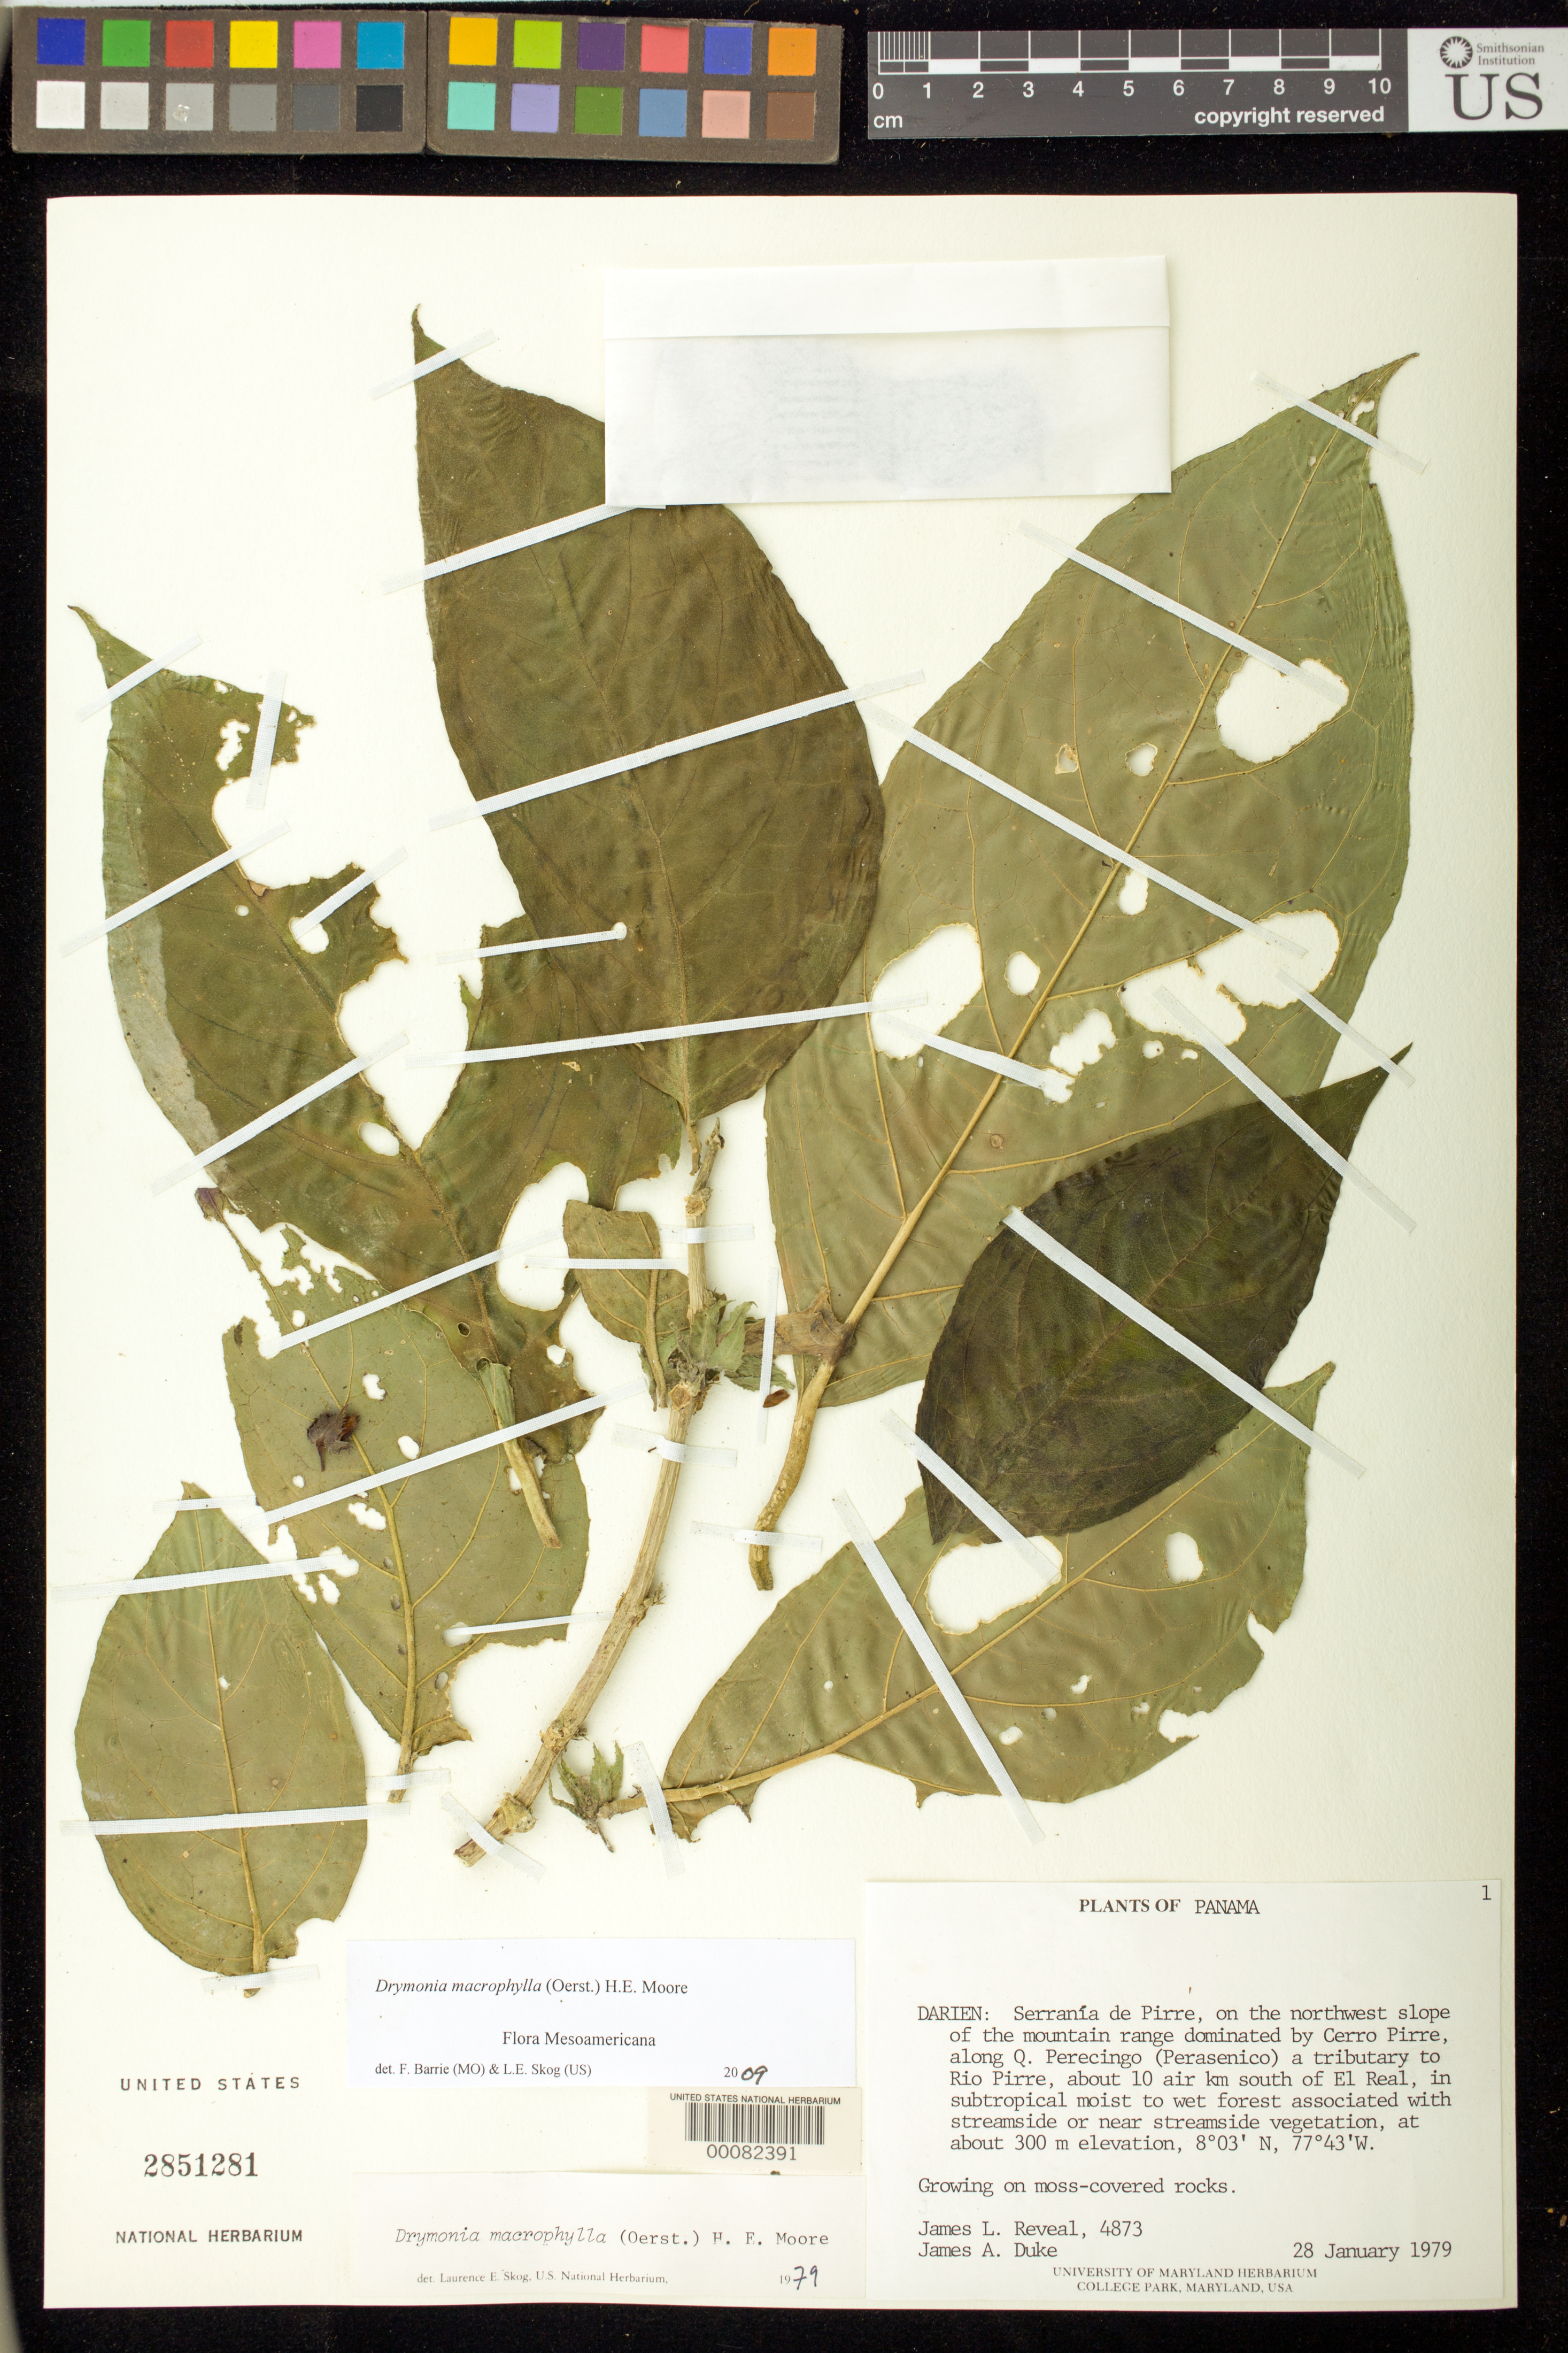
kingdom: Plantae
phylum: Tracheophyta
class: Magnoliopsida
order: Lamiales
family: Gesneriaceae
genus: Drymonia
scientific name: Drymonia macrophylla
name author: (Oerst.) H.E. Moore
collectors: J. L. Reveal & J. A. Duke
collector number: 4873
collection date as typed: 28 Jan 1979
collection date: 1979-01-28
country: Panama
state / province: Darién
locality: Serrania de Pirre, on the NW slope of mtn range dominated by Cerro Pirre, along Q Perecingo,about 10 air km S of El Real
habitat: Subtropical moist to wet forest assoc with streamside vegetation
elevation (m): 300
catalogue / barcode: US 2851281